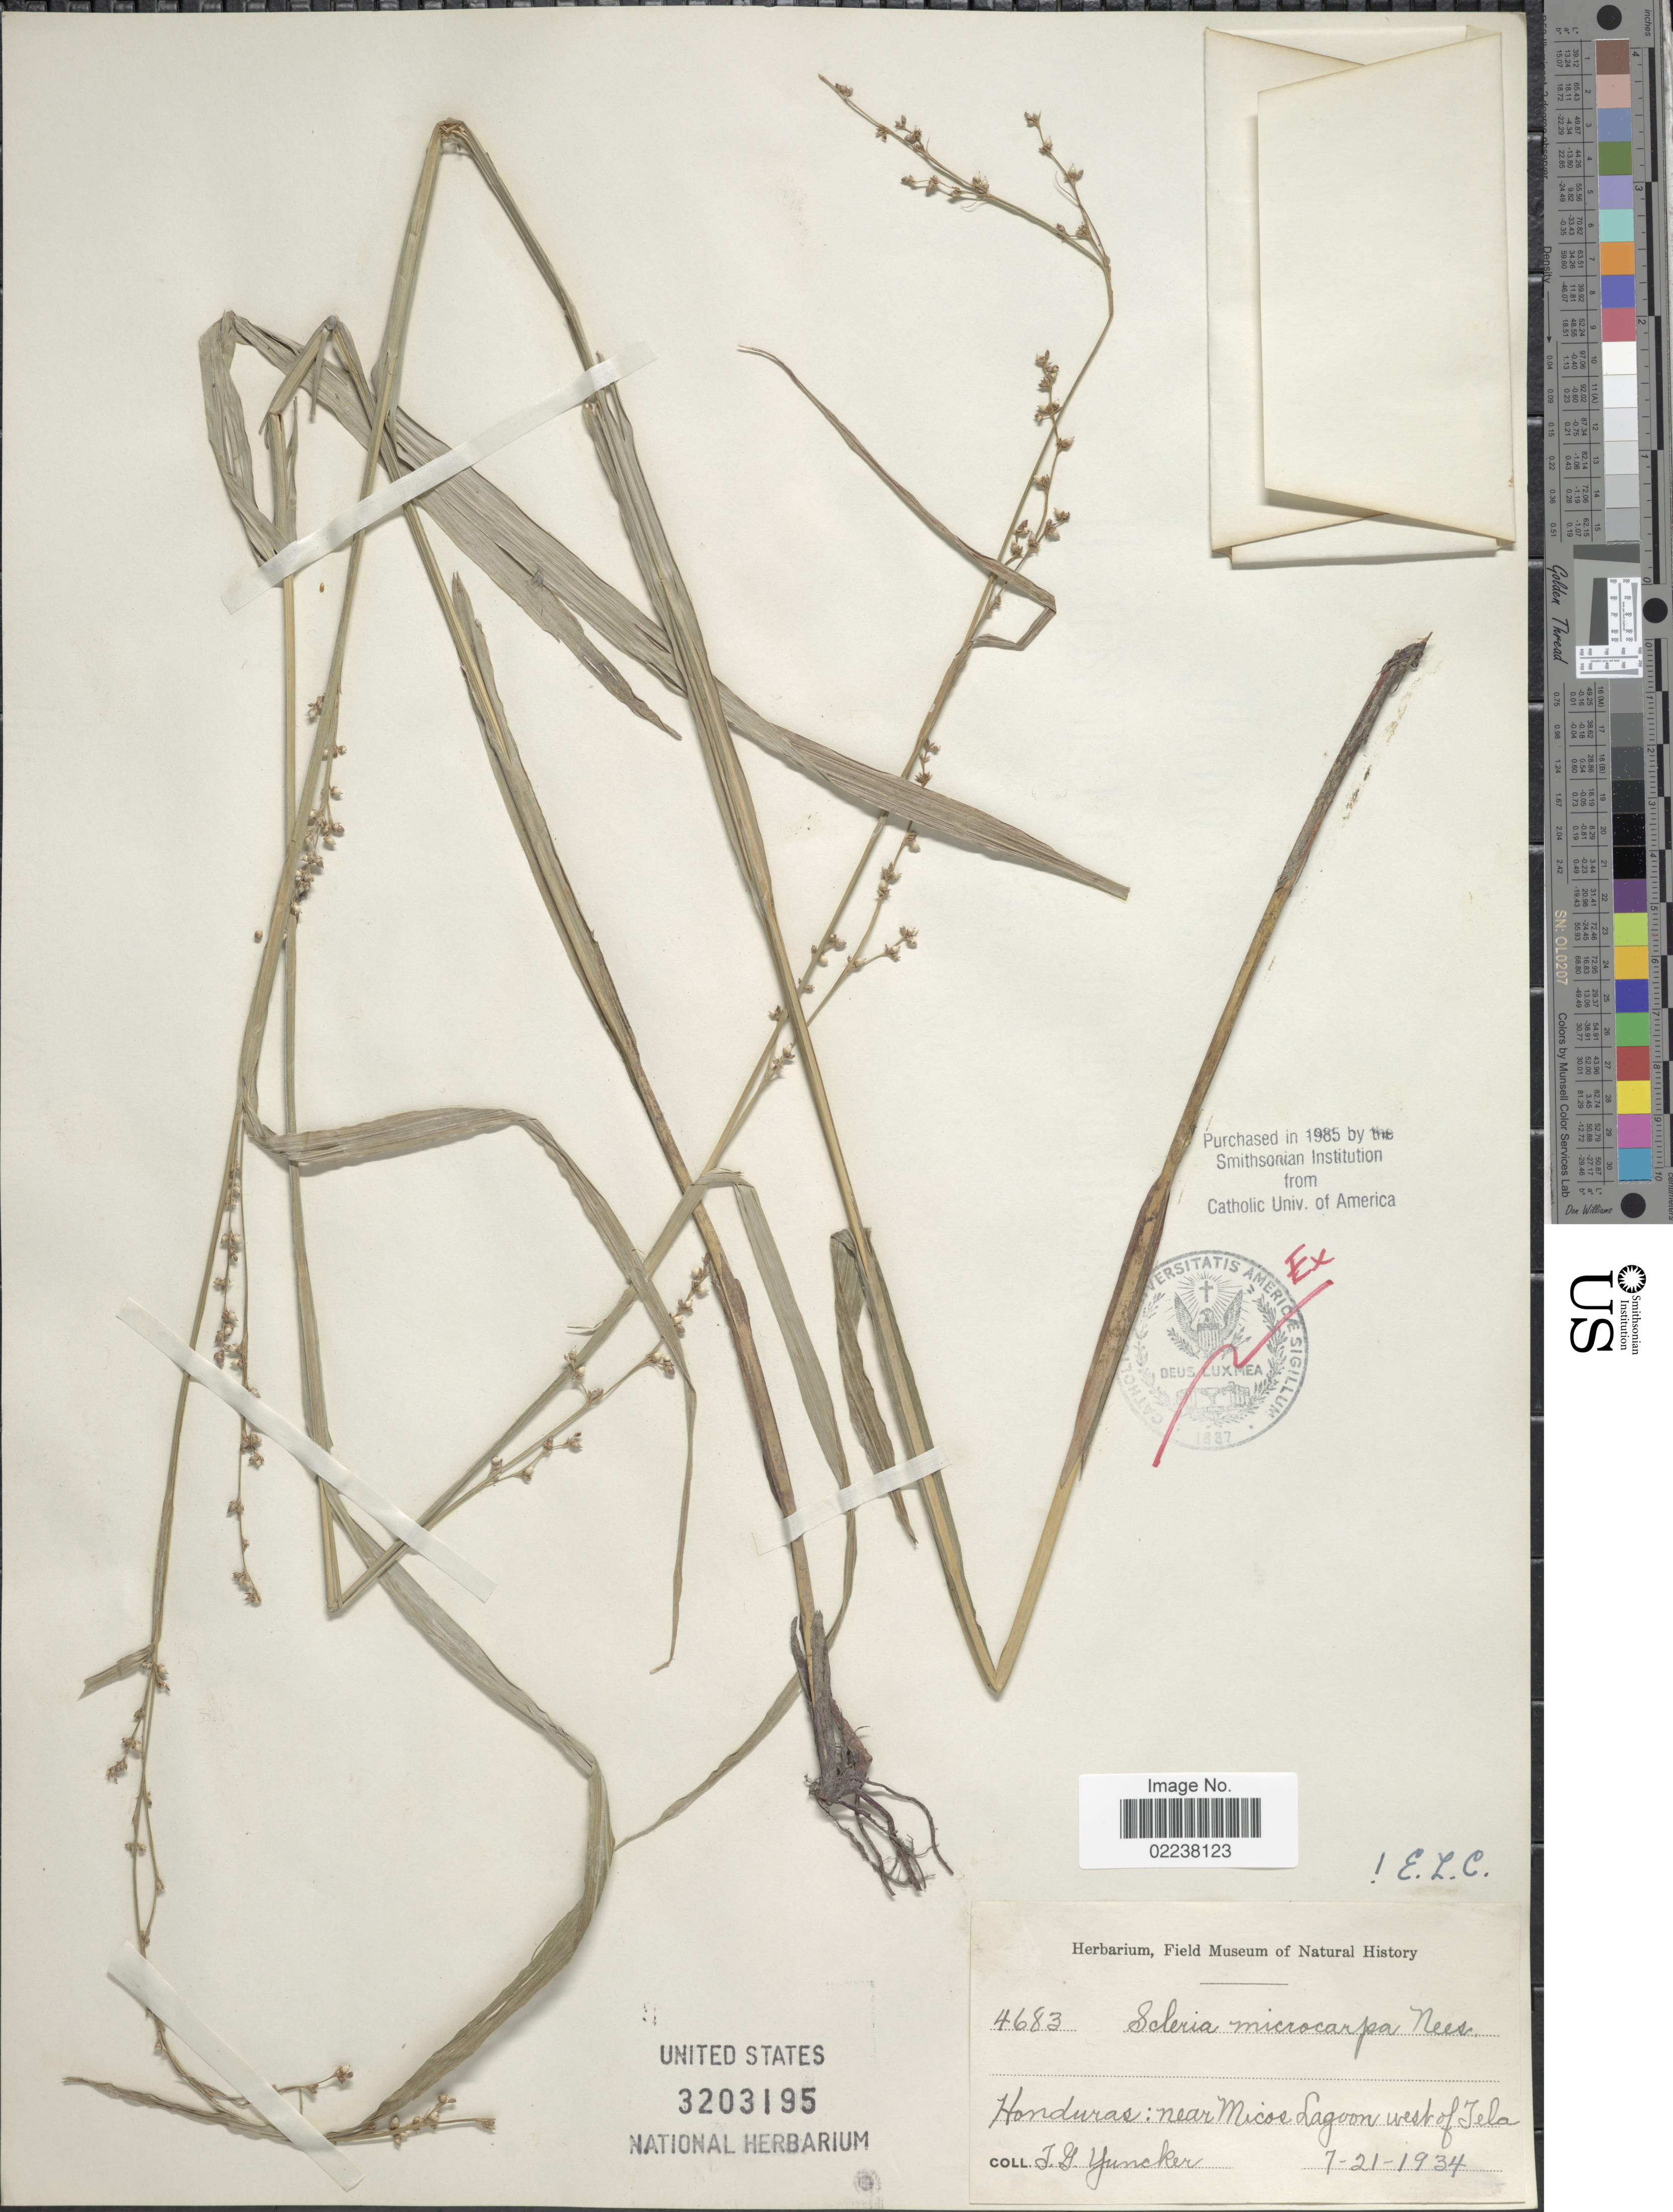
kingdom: Plantae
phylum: Tracheophyta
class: Liliopsida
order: Poales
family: Cyperaceae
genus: Scleria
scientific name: Scleria microcarpa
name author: Nees ex Kunth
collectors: T. G. Yuncker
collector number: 4683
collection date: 1934-07-21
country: Honduras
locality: Near Micos Lagoon west of Tela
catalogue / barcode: US 3203195